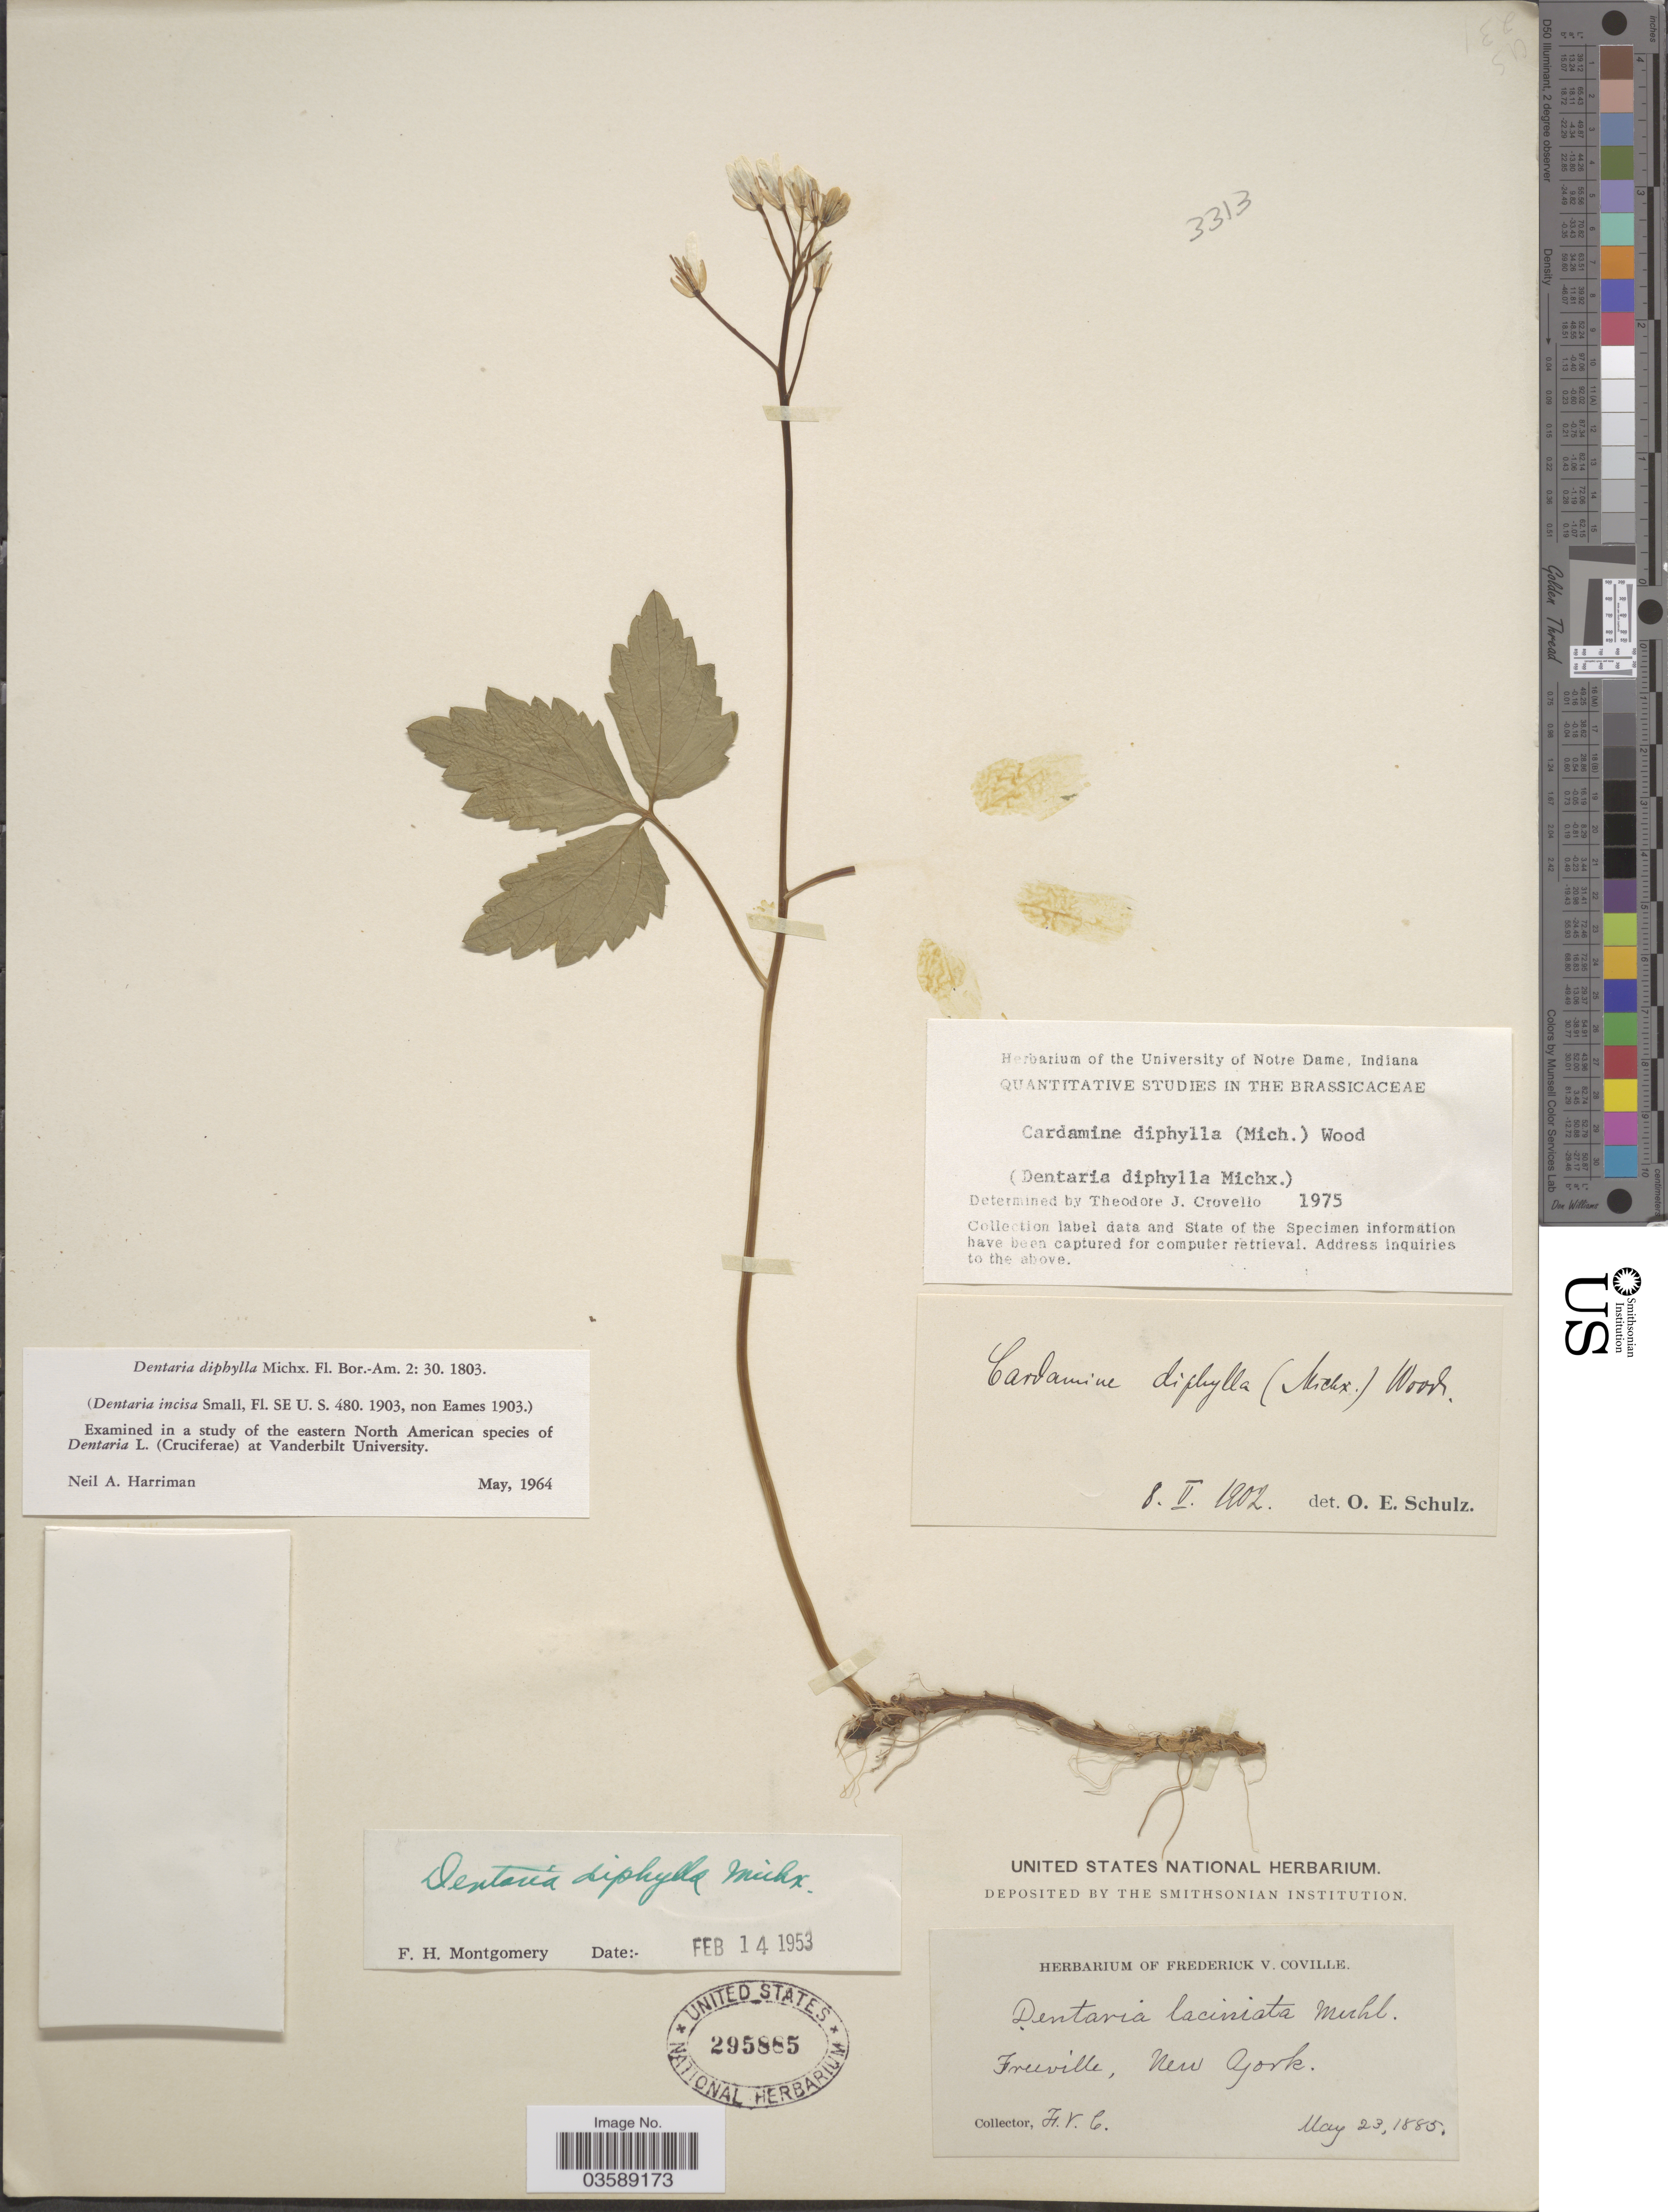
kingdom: Plantae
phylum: Tracheophyta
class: Magnoliopsida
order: Brassicales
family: Brassicaceae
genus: Cardamine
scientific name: Cardamine diphylla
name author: (Michx.) Alph. Wood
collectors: F. V. Coville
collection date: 1885-05-23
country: United States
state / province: New York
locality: Freeville.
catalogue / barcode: US 295885